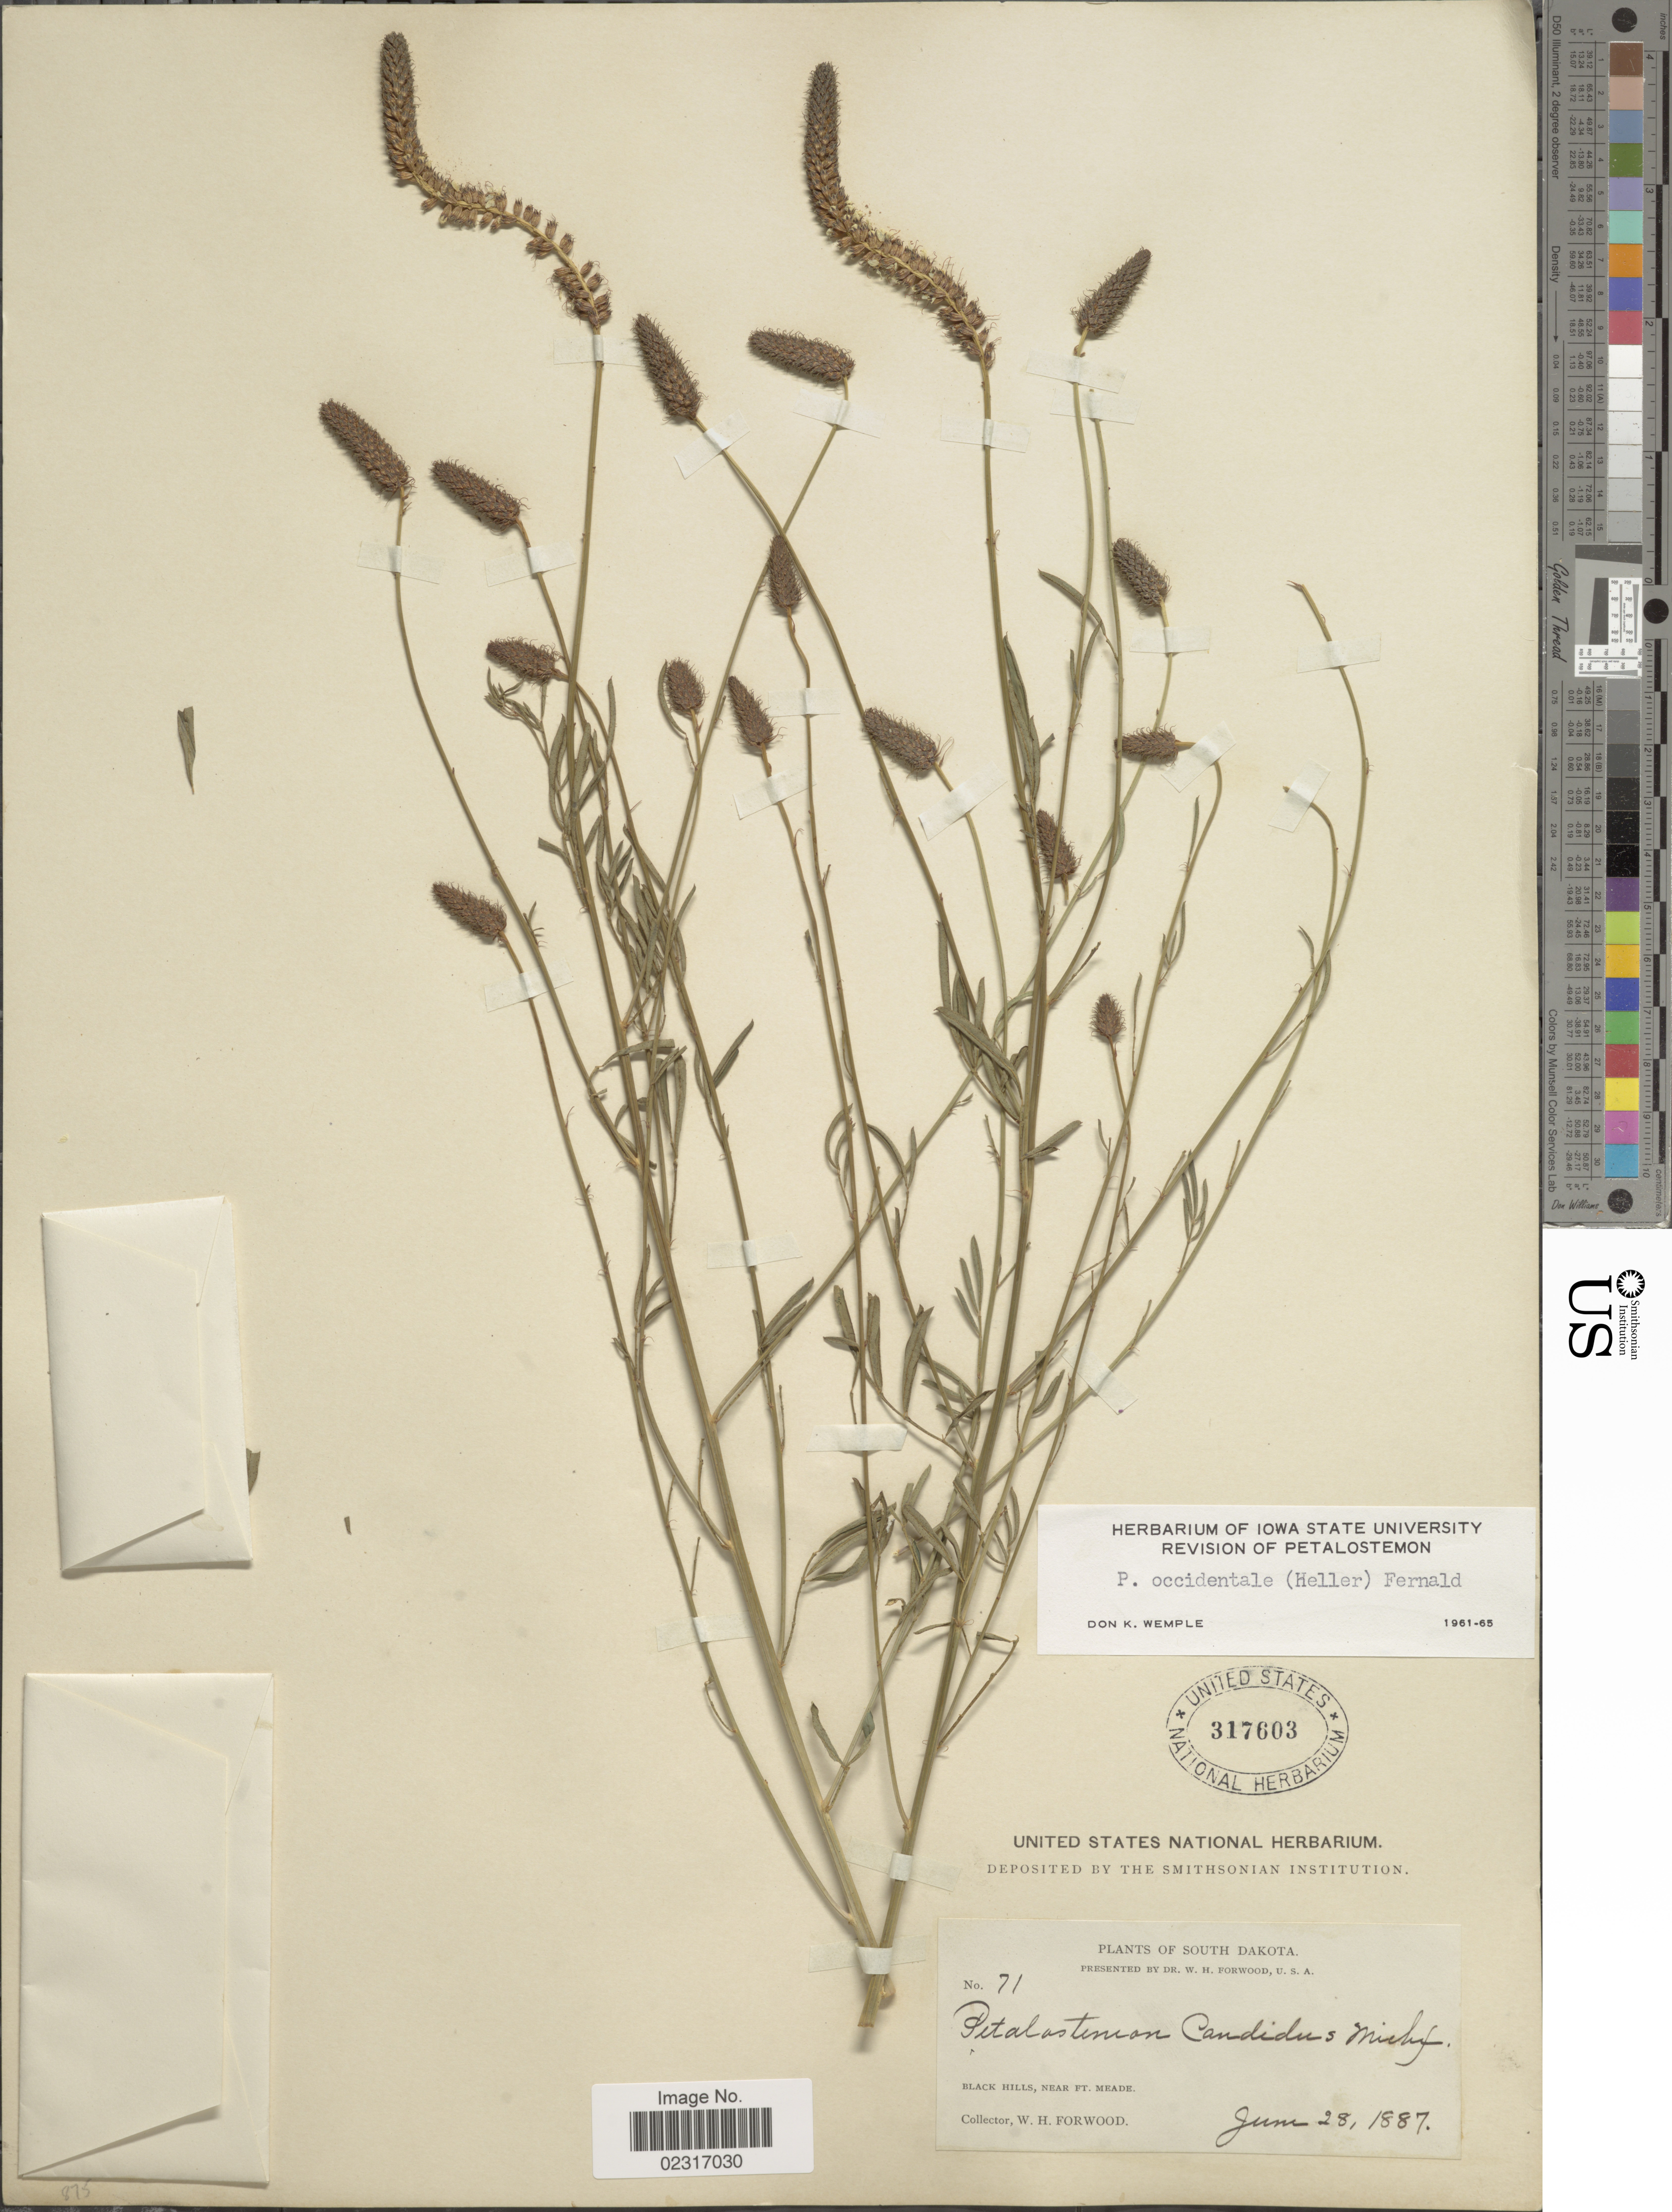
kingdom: Plantae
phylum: Tracheophyta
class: Magnoliopsida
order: Fabales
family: Fabaceae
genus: Dalea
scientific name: Dalea candida var. oligophylla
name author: (Torr) Shinners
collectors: W. Forwood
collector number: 71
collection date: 1887-06-28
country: United States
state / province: South Dakota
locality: Black hills, near Ft. Meade.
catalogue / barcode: US 317603